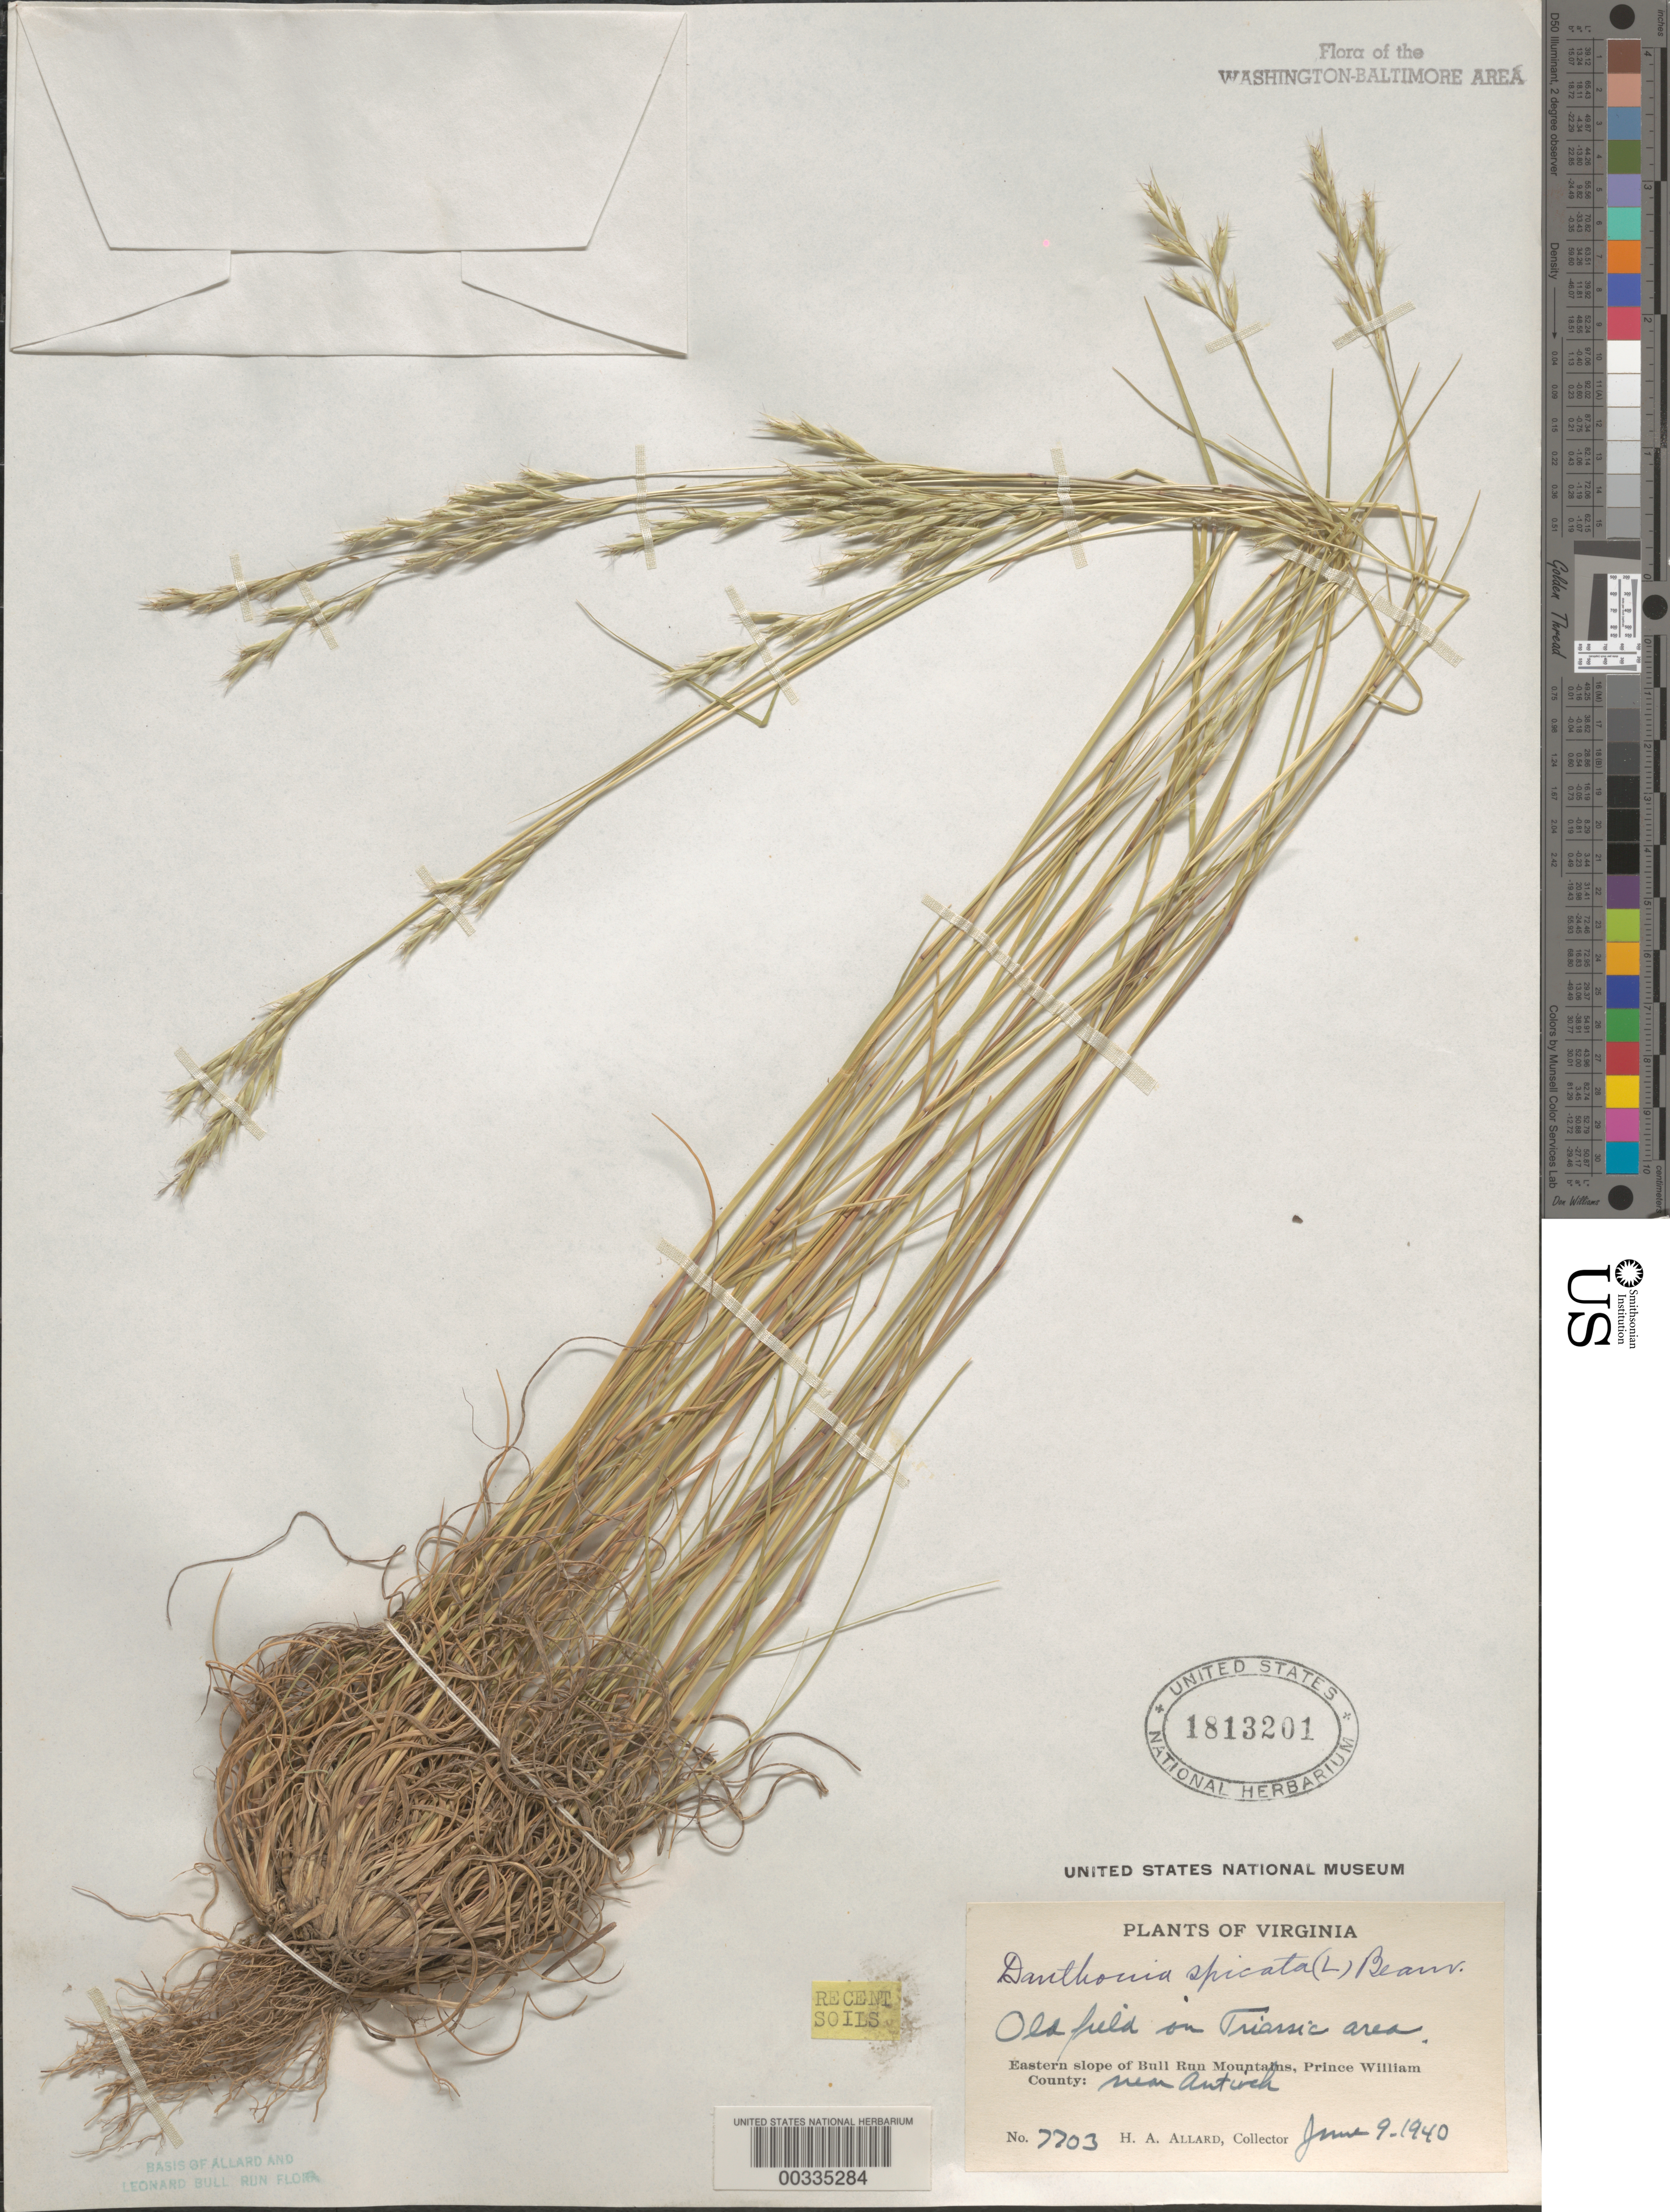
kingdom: Plantae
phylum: Tracheophyta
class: Liliopsida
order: Poales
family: Poaceae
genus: Danthonia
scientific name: Danthonia spicata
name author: (L.) P. Beauv. ex Roem. & Schult.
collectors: H. A. Allard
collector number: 7703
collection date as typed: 09 Jun 1940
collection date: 1940-06-09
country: United States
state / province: Virginia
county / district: Prince William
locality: Antioch vicinity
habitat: Old field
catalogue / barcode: US 1813201